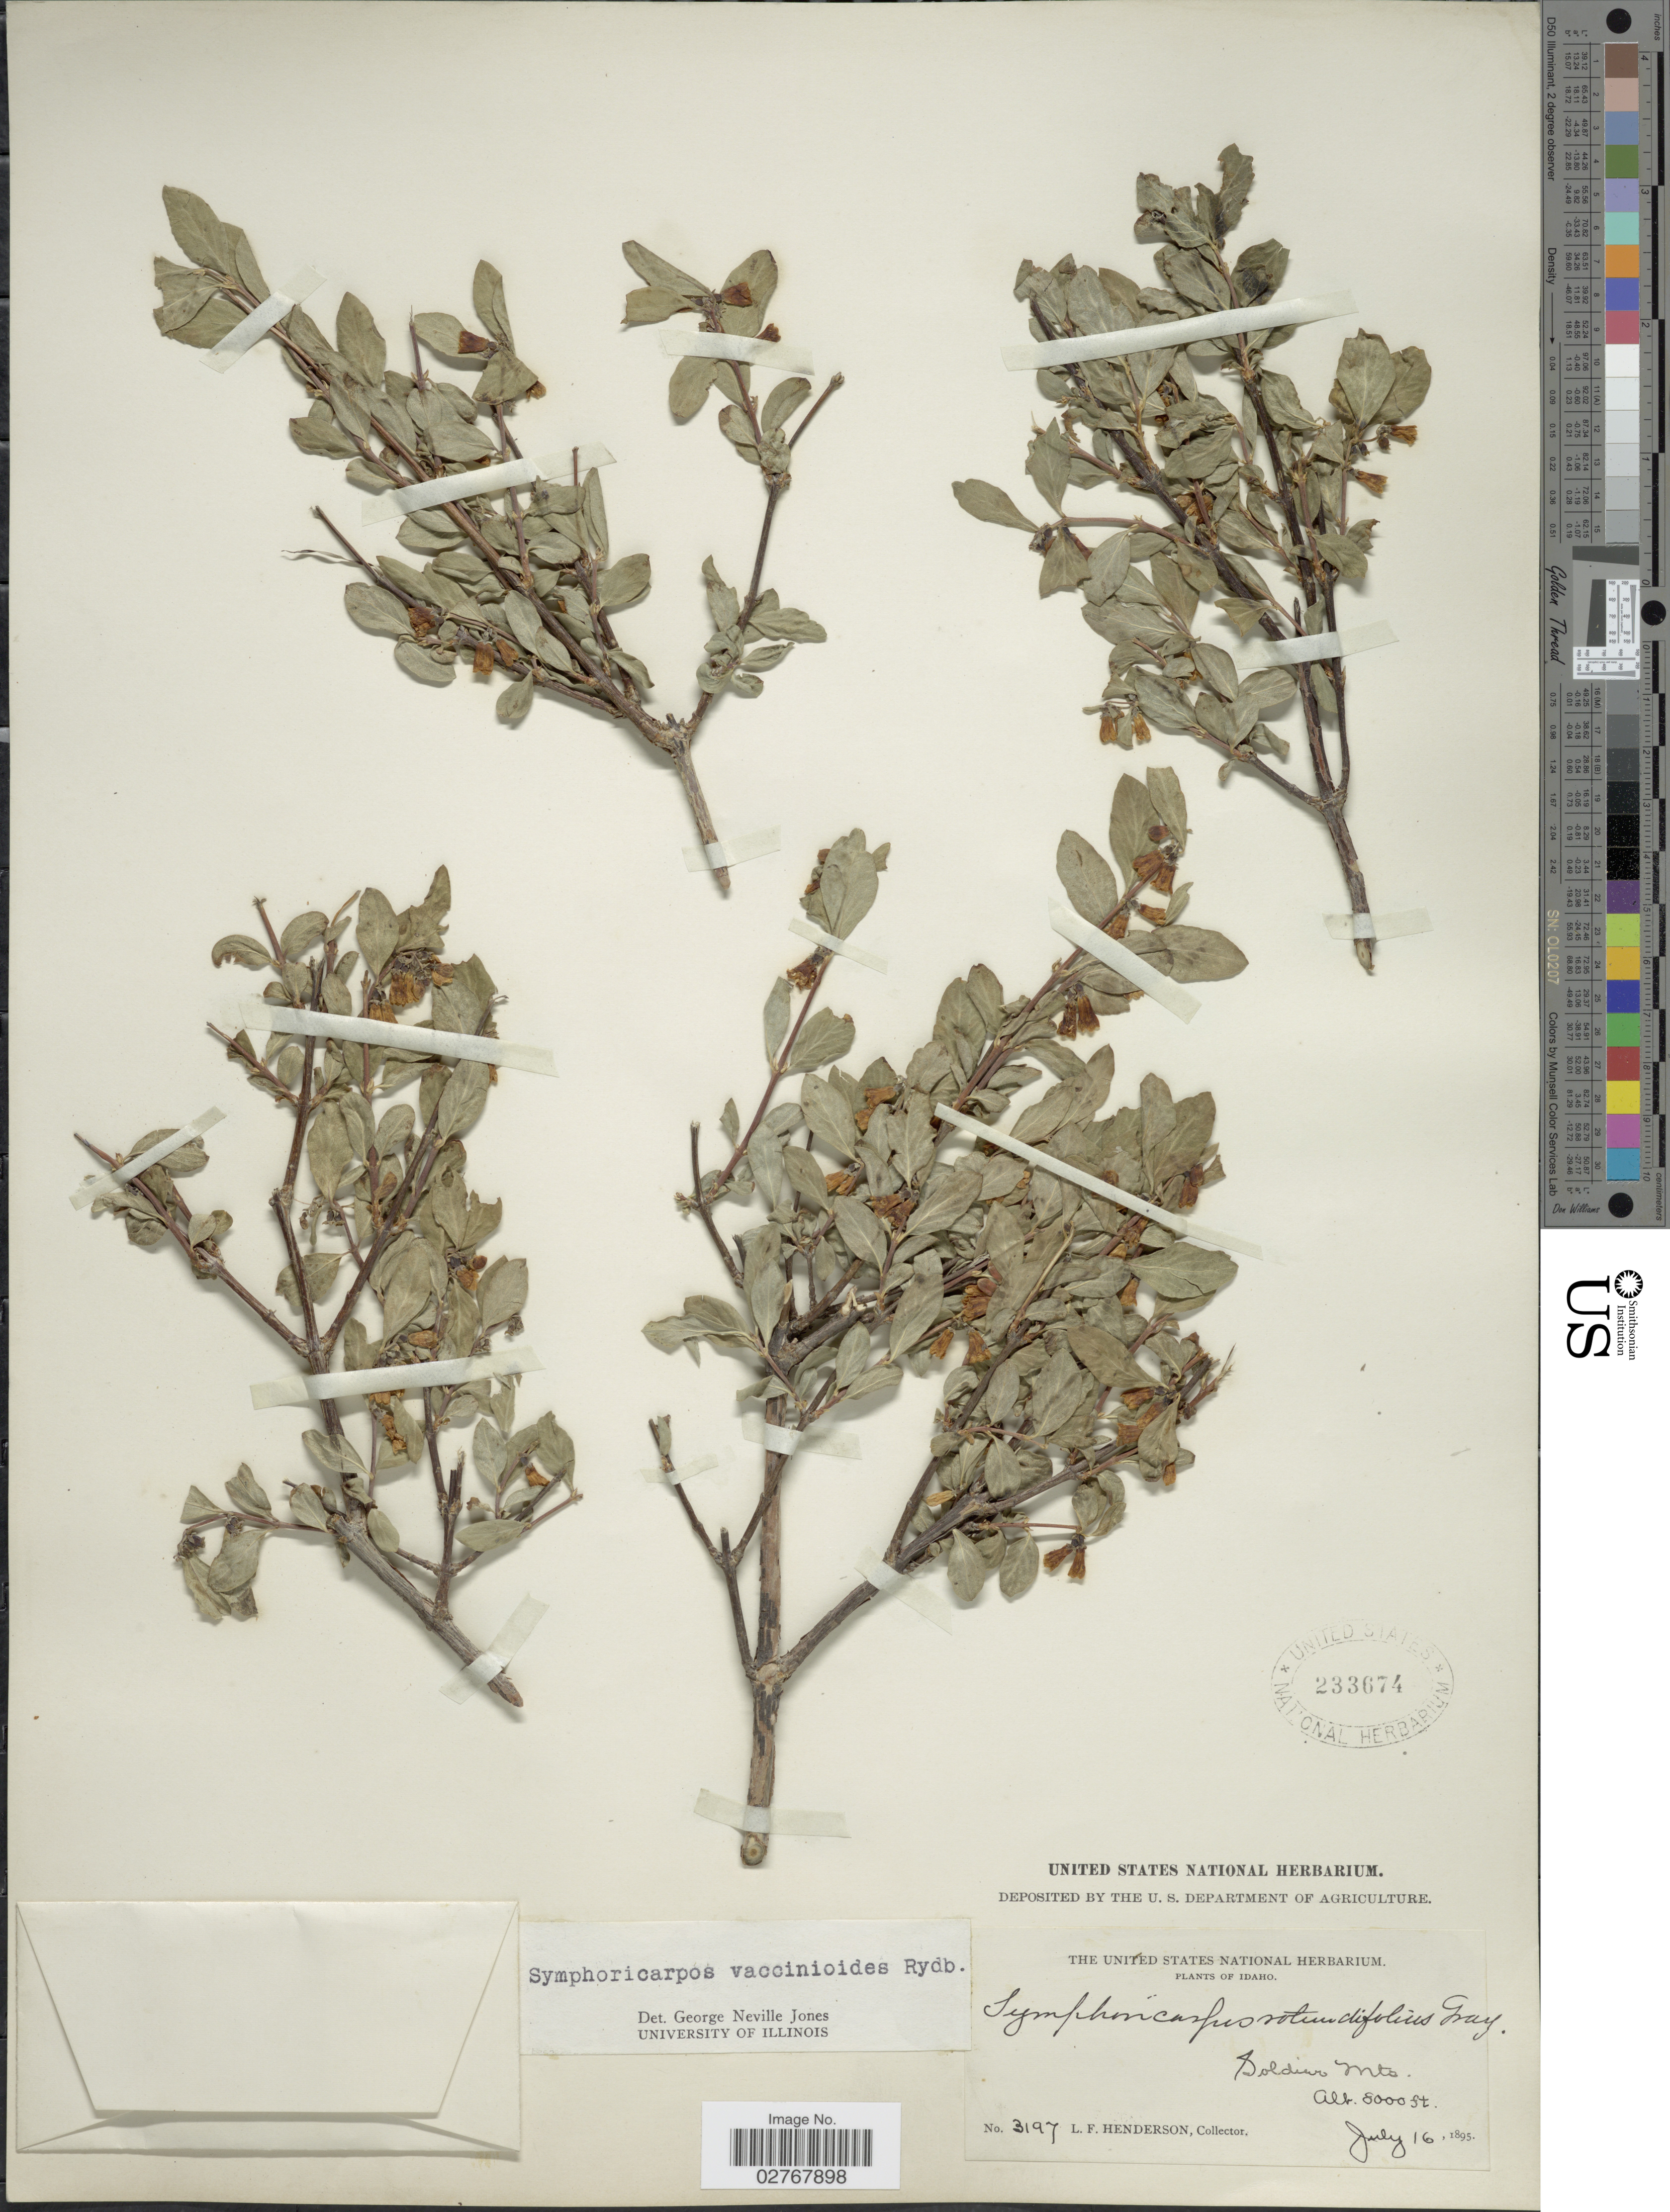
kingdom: Plantae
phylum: Tracheophyta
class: Magnoliopsida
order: Dipsacales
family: Caprifoliaceae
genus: Symphoricarpos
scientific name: Symphoricarpos vaccinioides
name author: Rydb.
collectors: L. Henderson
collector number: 3197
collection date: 1895-07-16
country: United States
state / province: Idaho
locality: Soldier Mts.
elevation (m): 2438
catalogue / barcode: US 233674